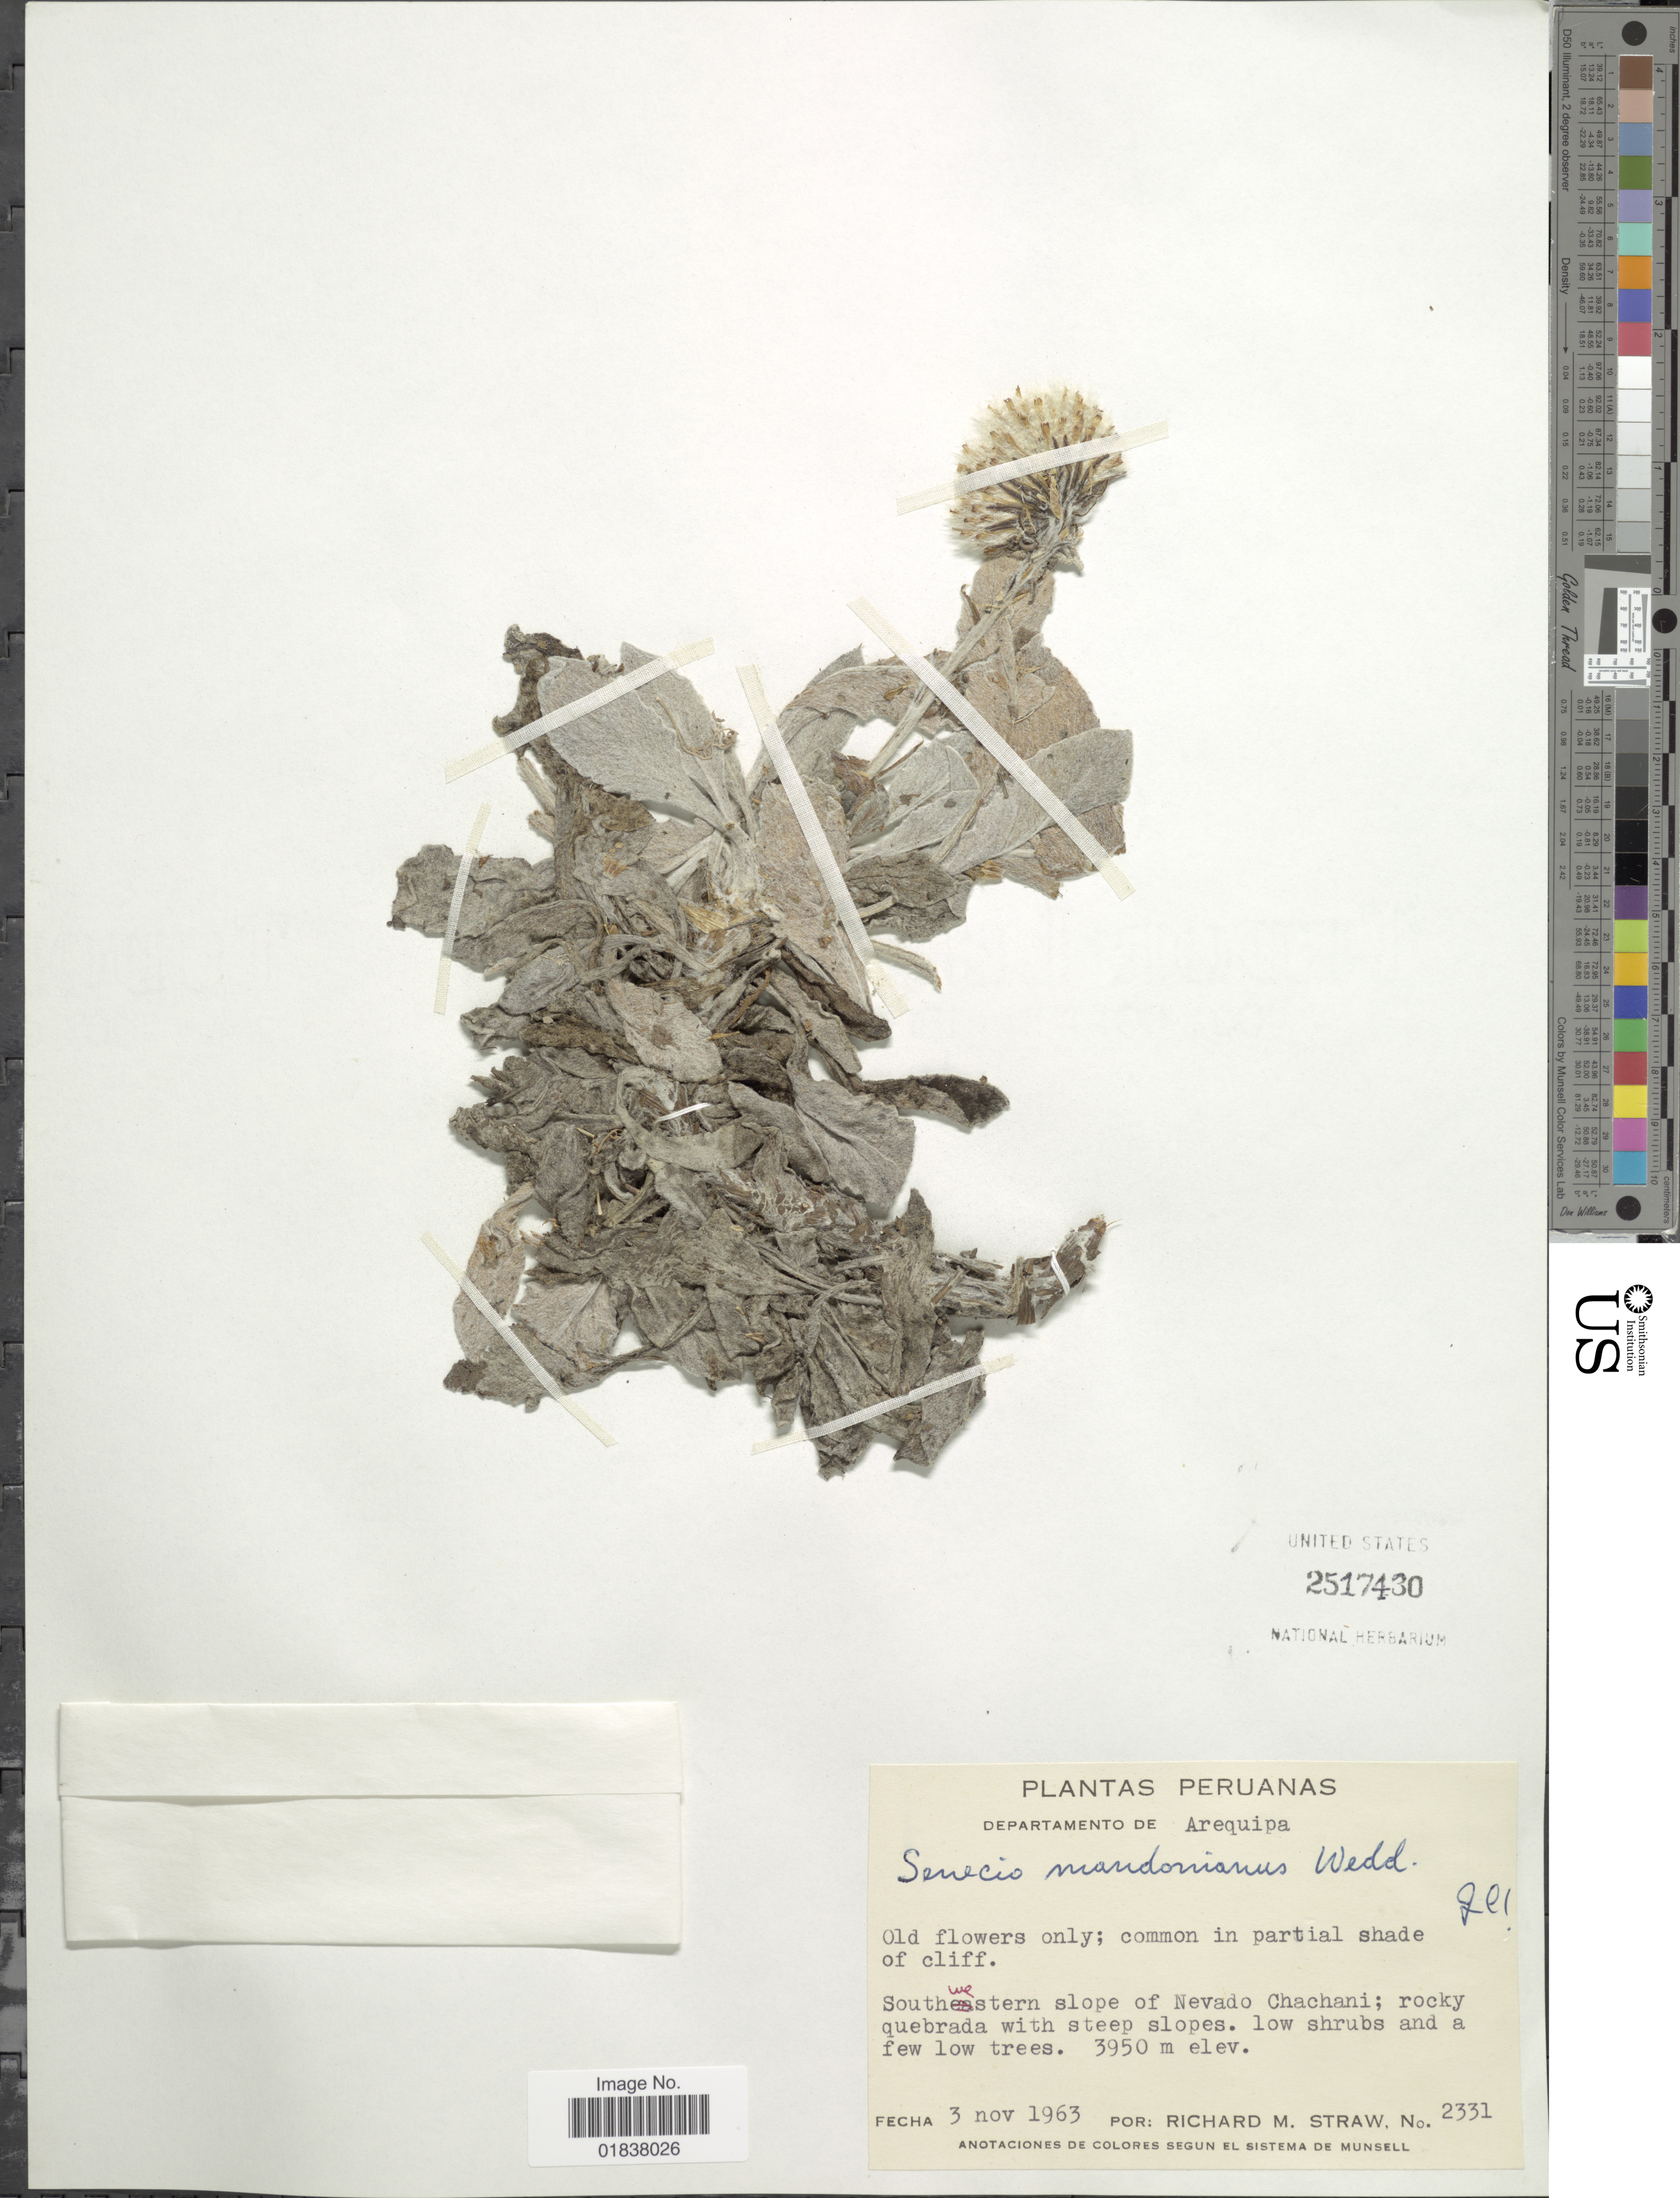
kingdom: Plantae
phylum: Tracheophyta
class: Magnoliopsida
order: Asterales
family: Asteraceae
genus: Senecio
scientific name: Senecio candollei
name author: Wedd.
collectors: R. M. Straw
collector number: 2331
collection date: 1963-11-03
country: Peru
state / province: Arequipa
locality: Southwestern slope of Nevado Chachani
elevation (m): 3950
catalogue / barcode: US 2517430